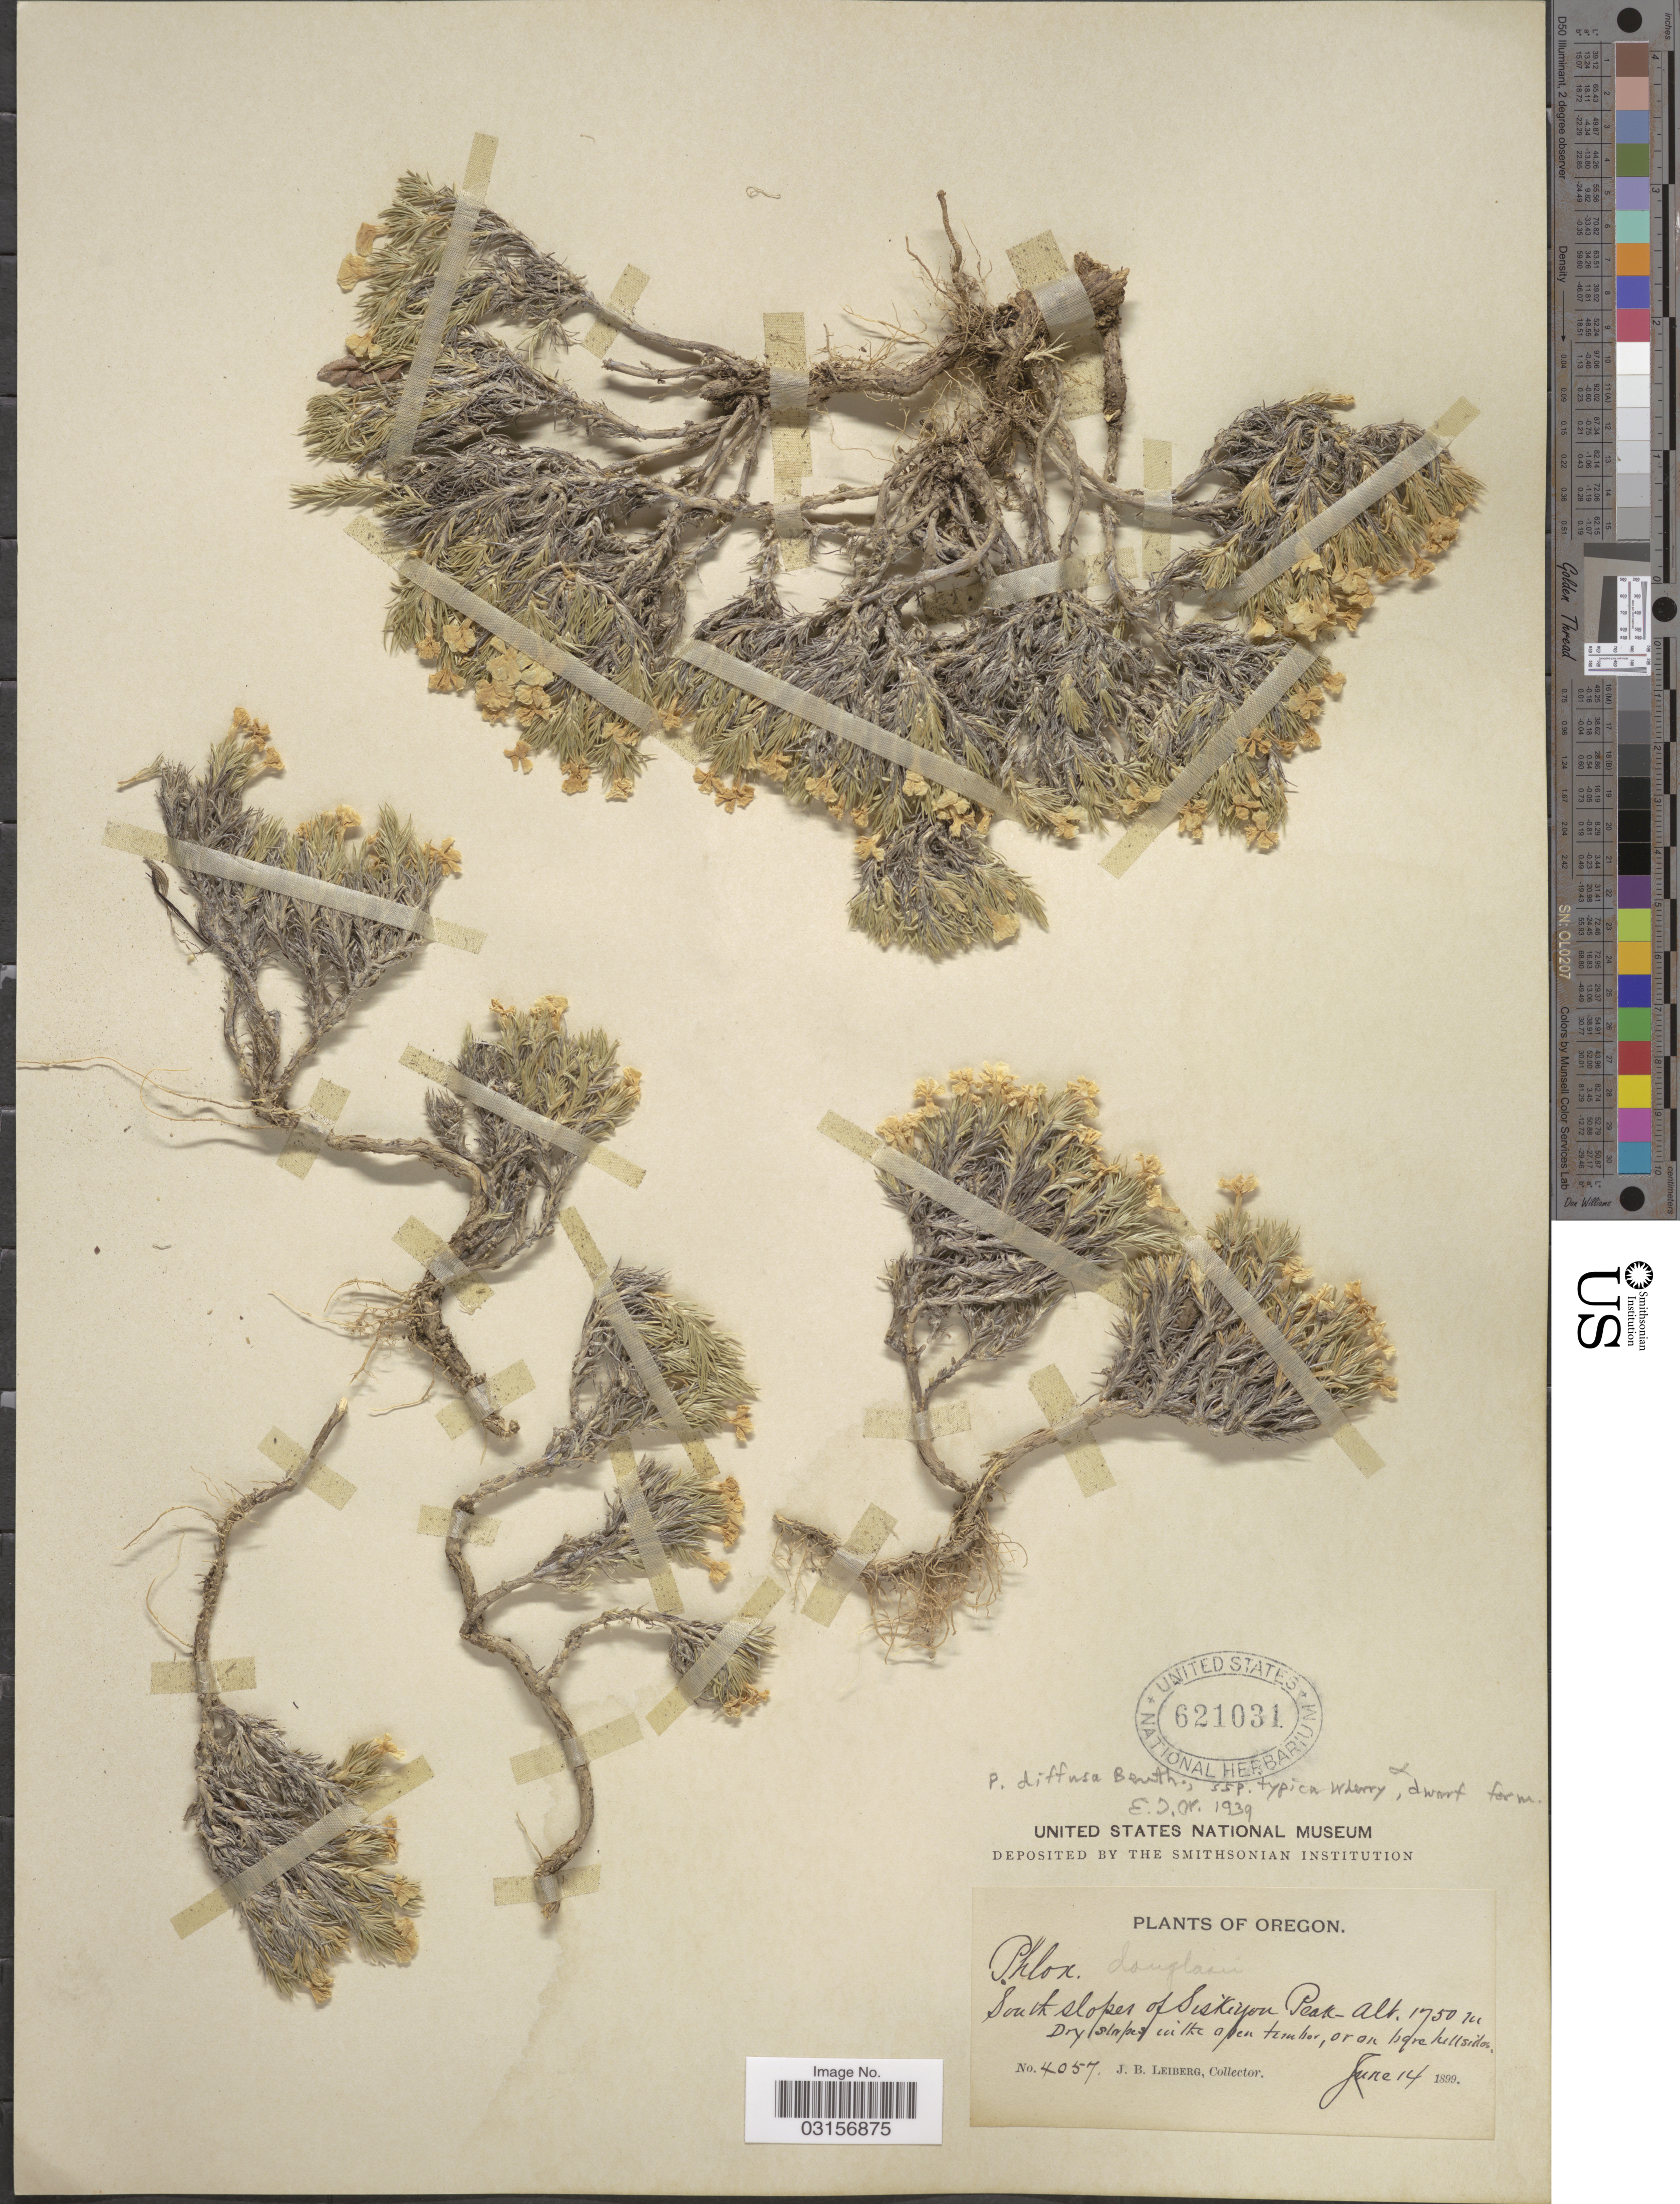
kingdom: Plantae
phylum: Tracheophyta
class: Magnoliopsida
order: Ericales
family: Polemoniaceae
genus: Phlox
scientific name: Phlox diffusa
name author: Benth.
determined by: Mayfield, M. H.; Ferguson, C. J.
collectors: J. B. Leiberg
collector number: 4057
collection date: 1899-06-14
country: United States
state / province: Oregon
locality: South slopes of Siskiyou Peak.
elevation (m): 1750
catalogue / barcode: US 621031